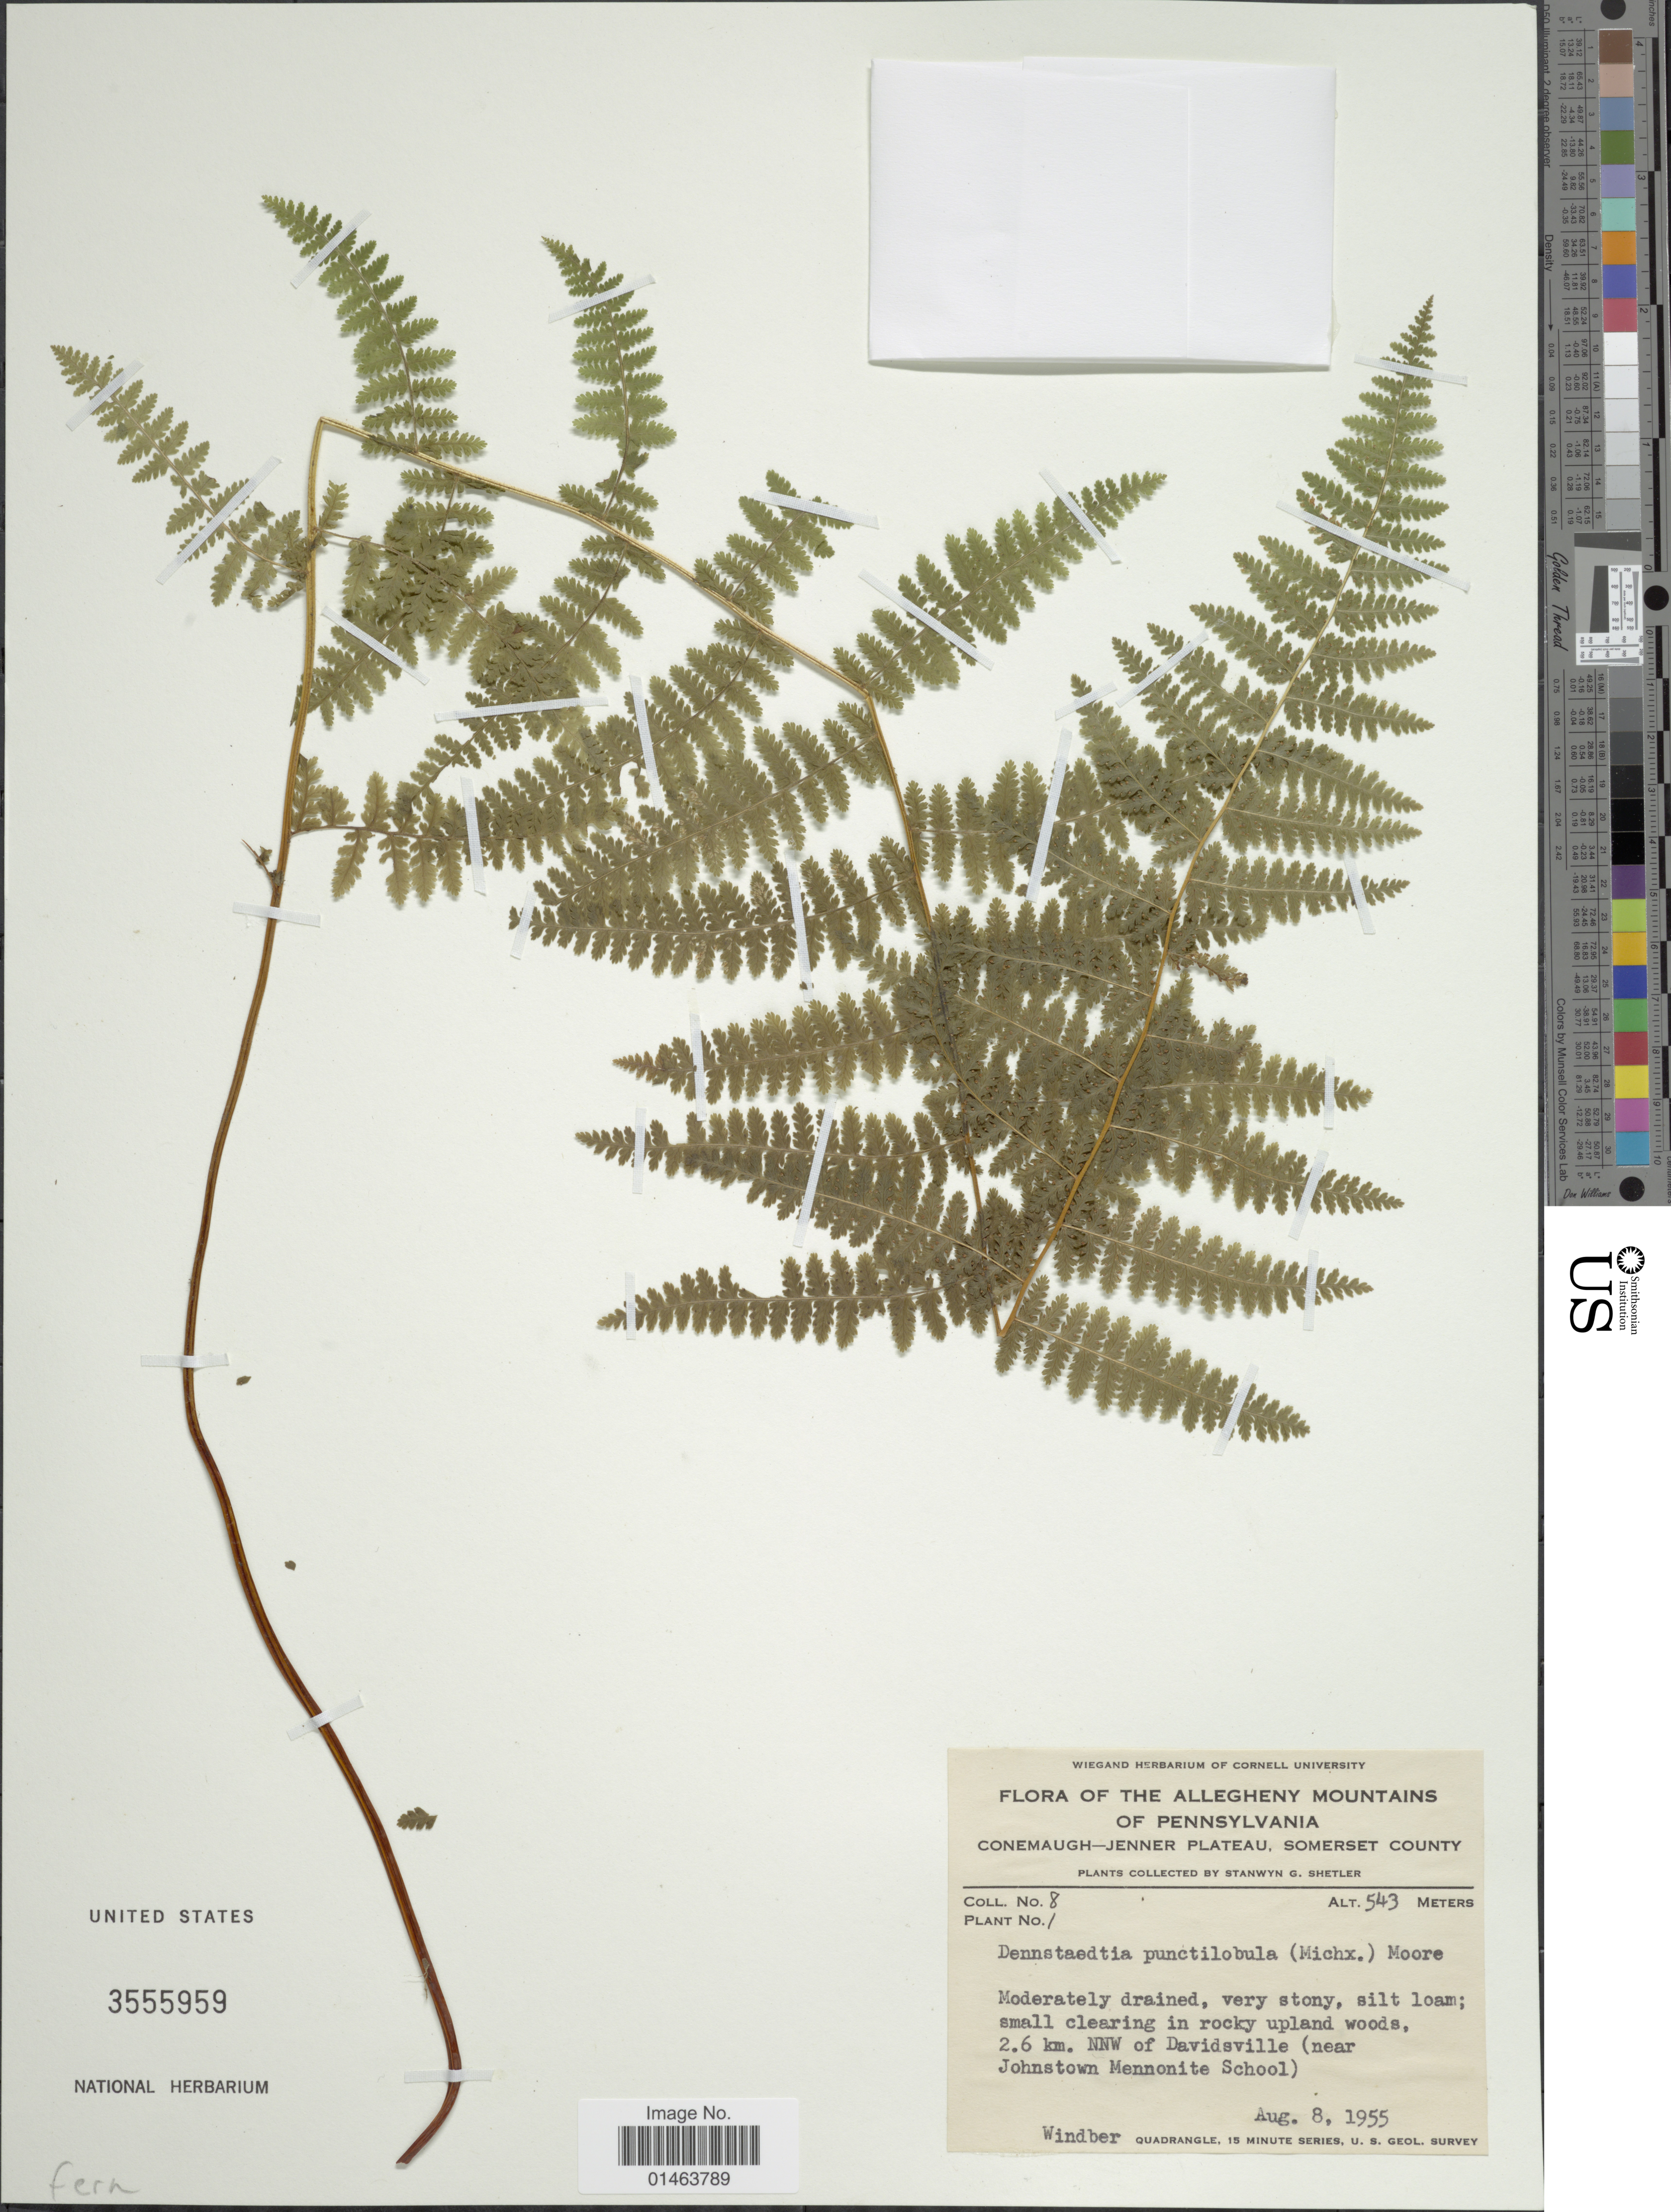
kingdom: Plantae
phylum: Tracheophyta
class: Polypodiopsida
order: Polypodiales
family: Dennstaedtiaceae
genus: Dennstaedtia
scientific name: Dennstaedtia punctilobula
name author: (Michx.) T. Moore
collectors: S. Shetler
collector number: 8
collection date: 1955-08-08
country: United States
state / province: Pennsylvania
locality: Allegheny Mountains, Conemaugh-jenner plateau, somerset county, 2.6 km. NNW of Davidsville ( near Johnstown Mennonite School).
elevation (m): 543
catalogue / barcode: US 3555959